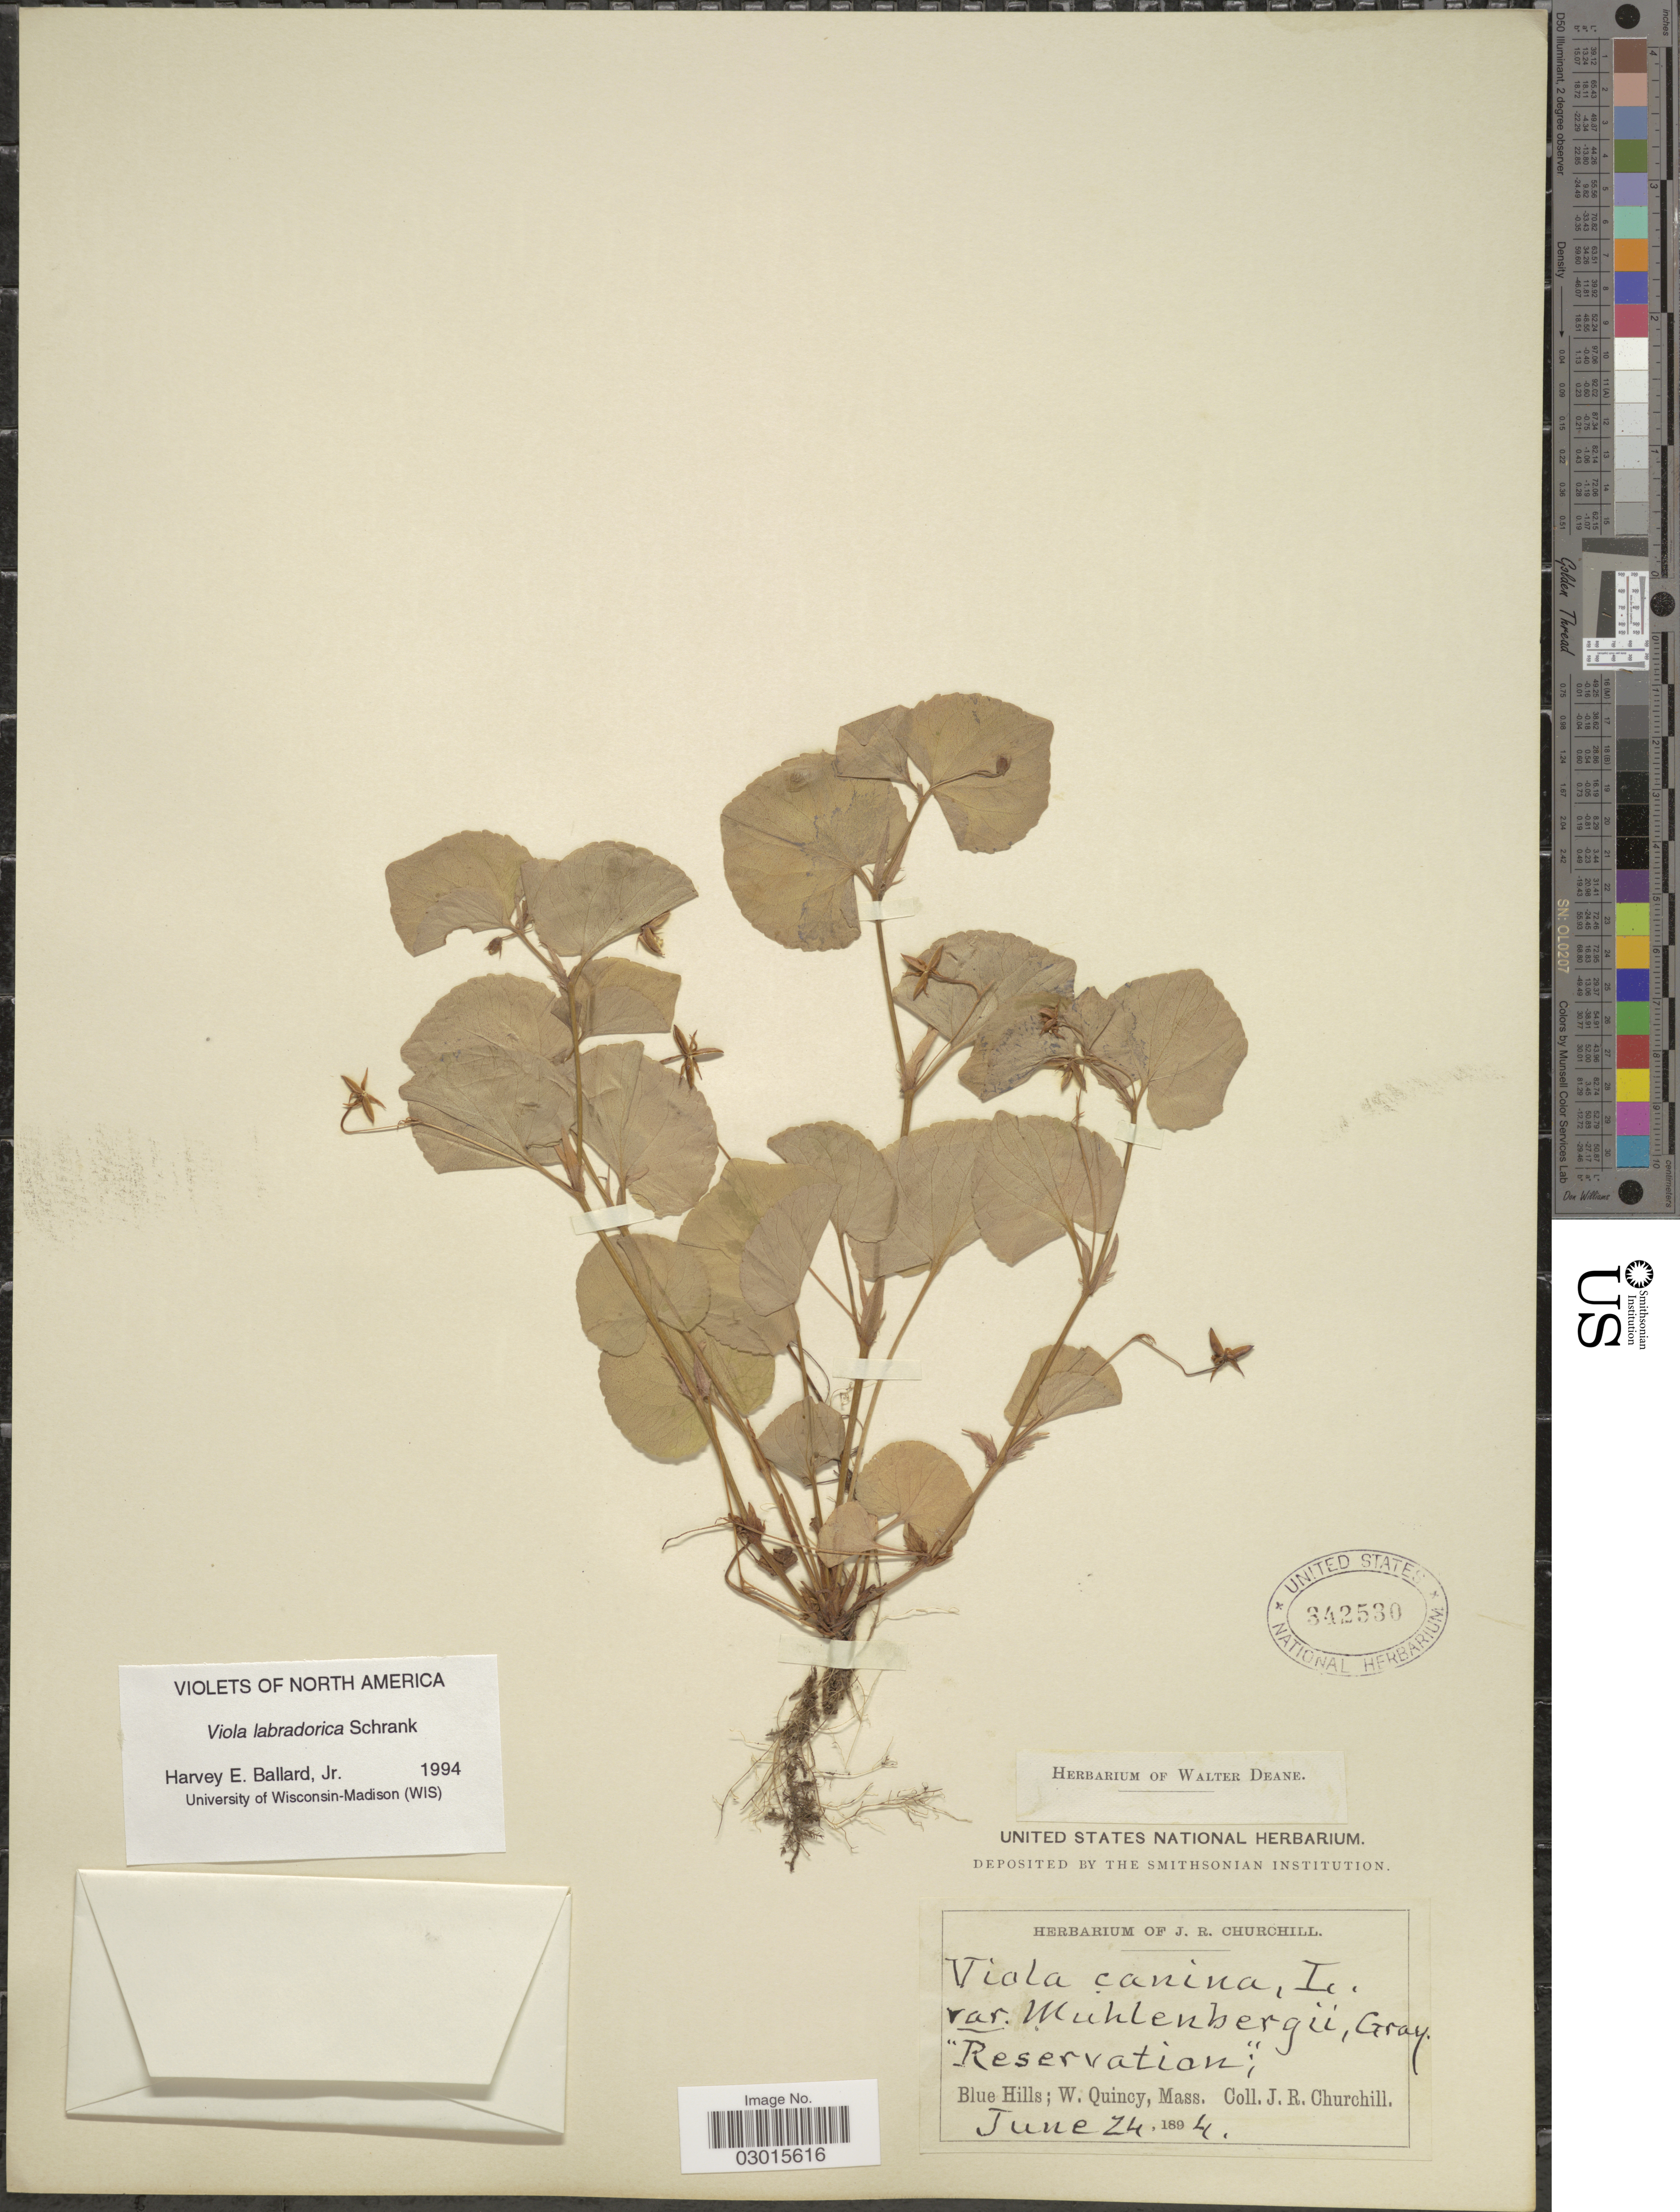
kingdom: Plantae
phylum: Tracheophyta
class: Magnoliopsida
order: Malpighiales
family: Violaceae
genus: Viola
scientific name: Viola labradorica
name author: Schrank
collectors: J. Churchill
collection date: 1894-06-24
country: United States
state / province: Massachusetts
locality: Blue Hills; W. Quincy, Mass.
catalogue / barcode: US 342530